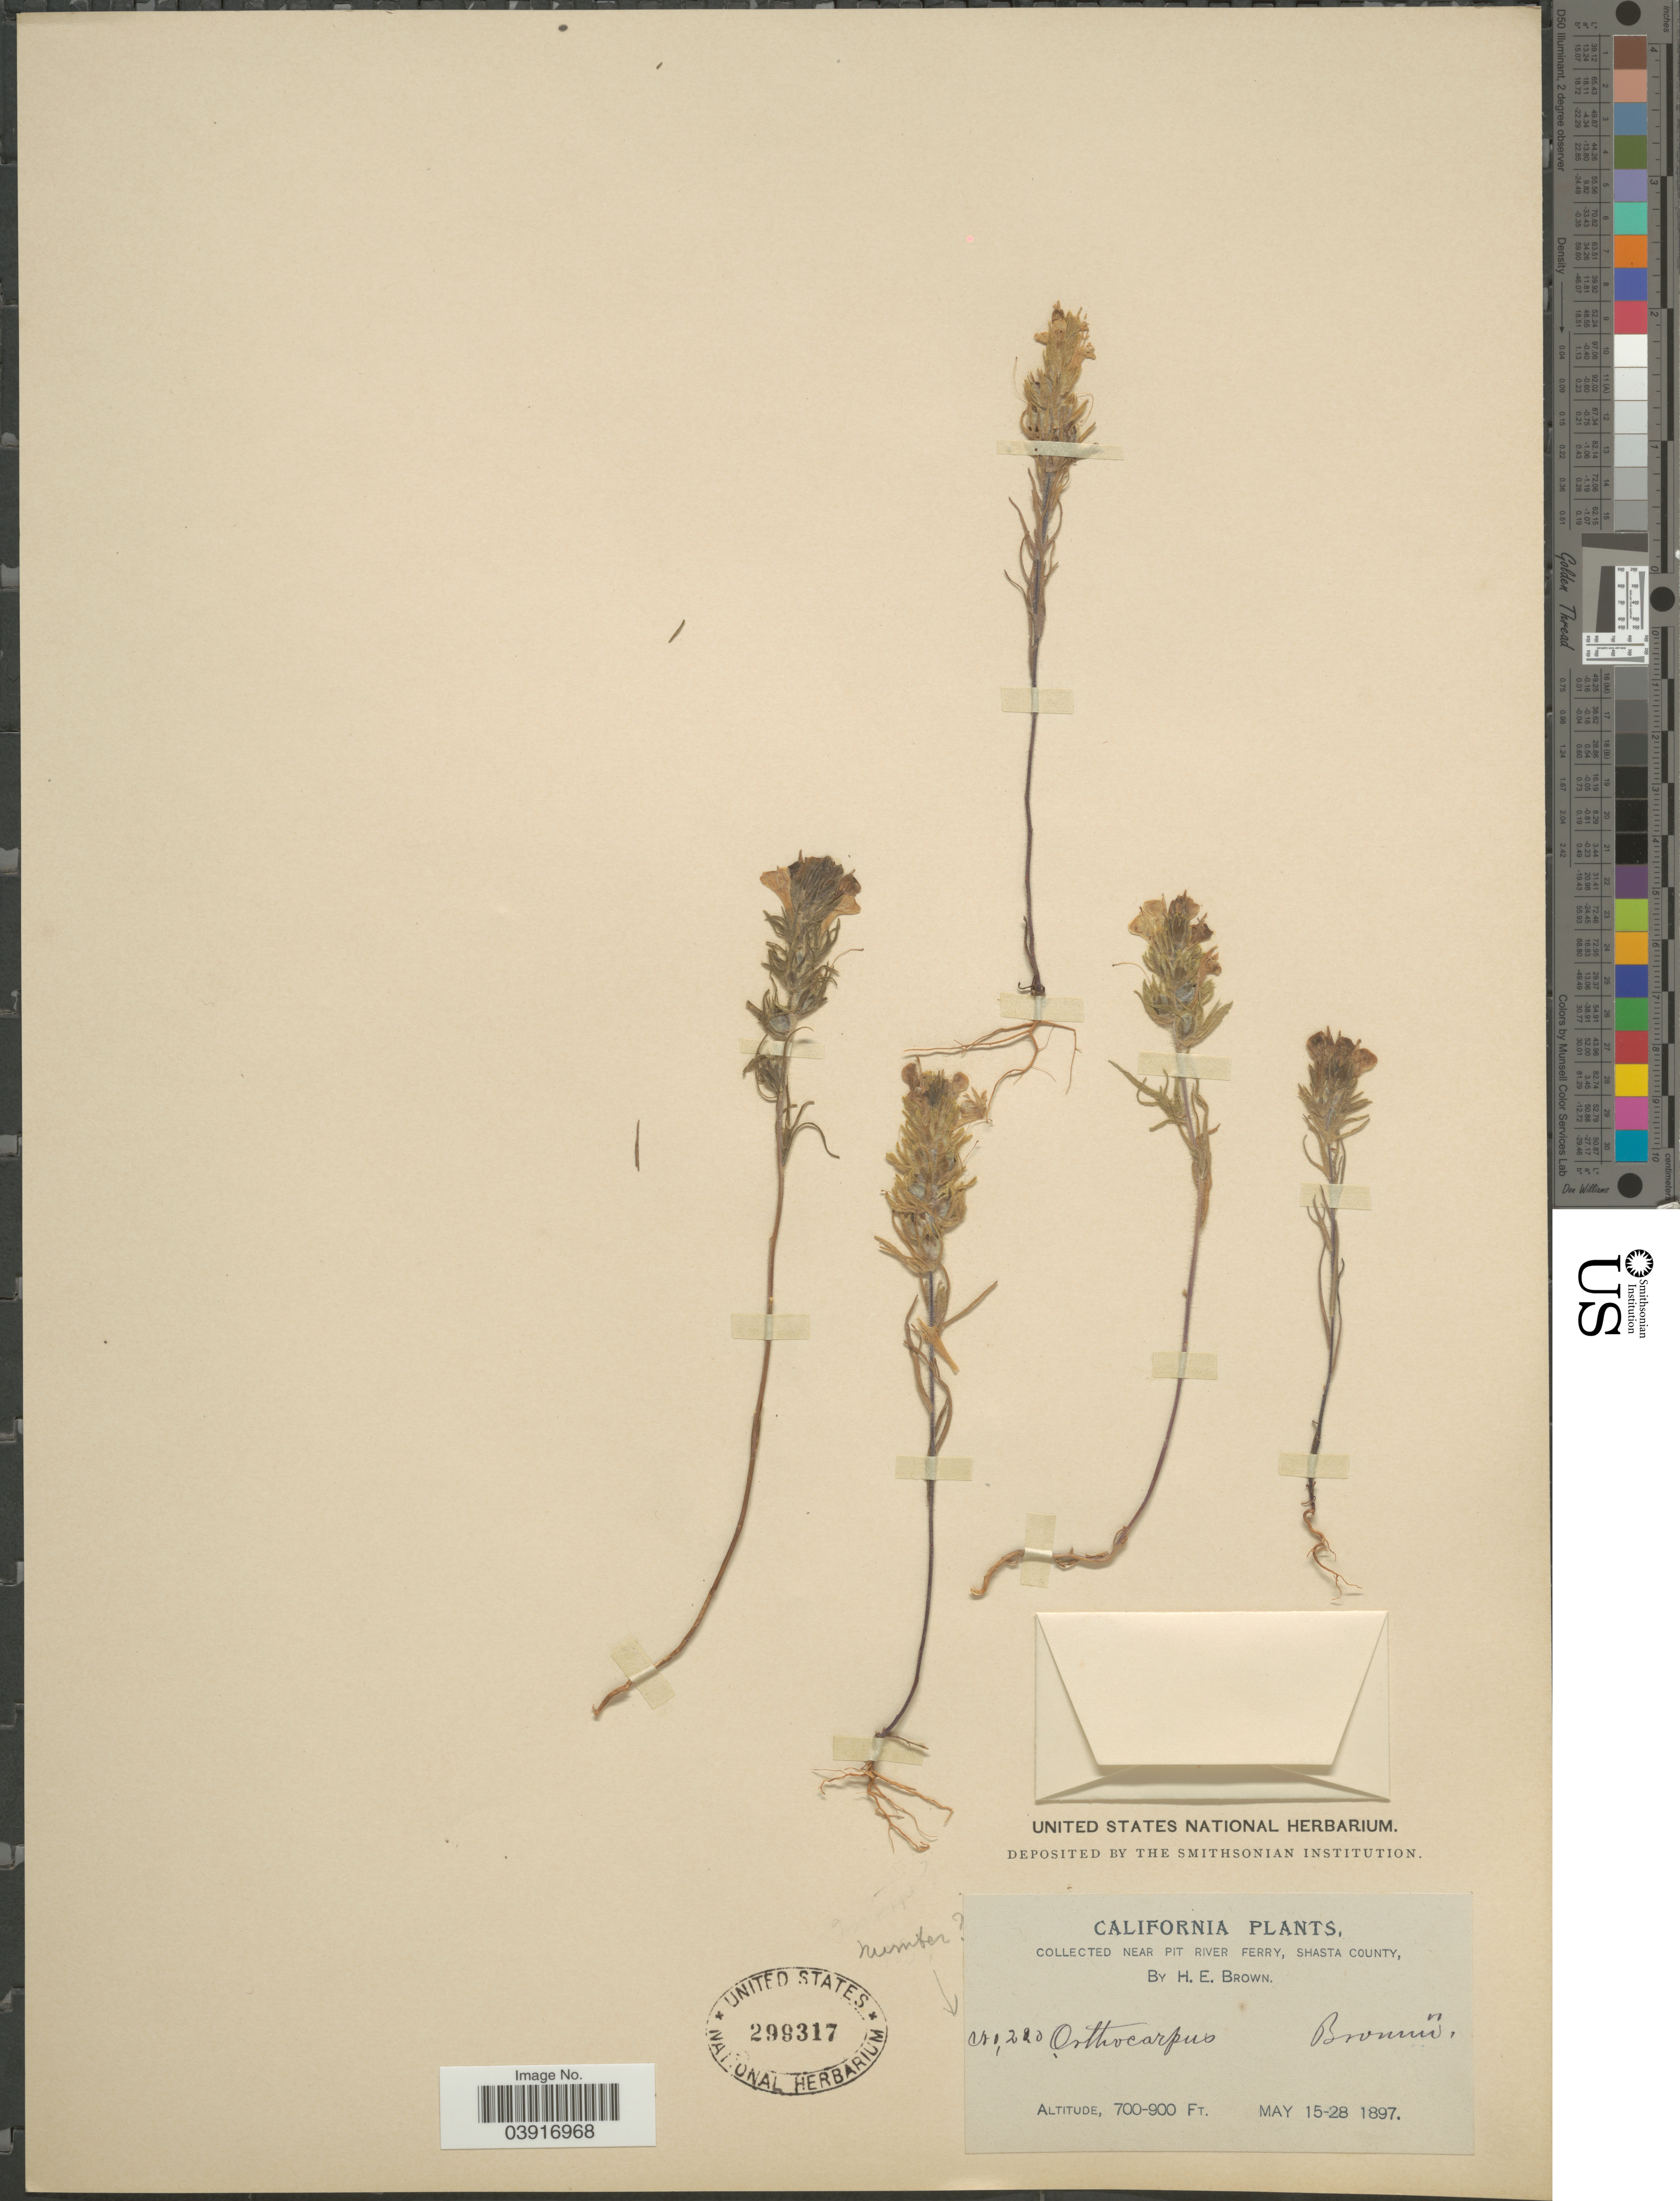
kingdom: Plantae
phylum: Tracheophyta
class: Magnoliopsida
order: Lamiales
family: Orobanchaceae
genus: Orthocarpus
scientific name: Orthocarpus brownii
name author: Eastw.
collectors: H. E. Brown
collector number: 280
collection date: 1897-05-15/1897-05-28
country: United States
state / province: California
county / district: Shasta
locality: Near Pit River Ferry, Shasta County.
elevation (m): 213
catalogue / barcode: US 299317